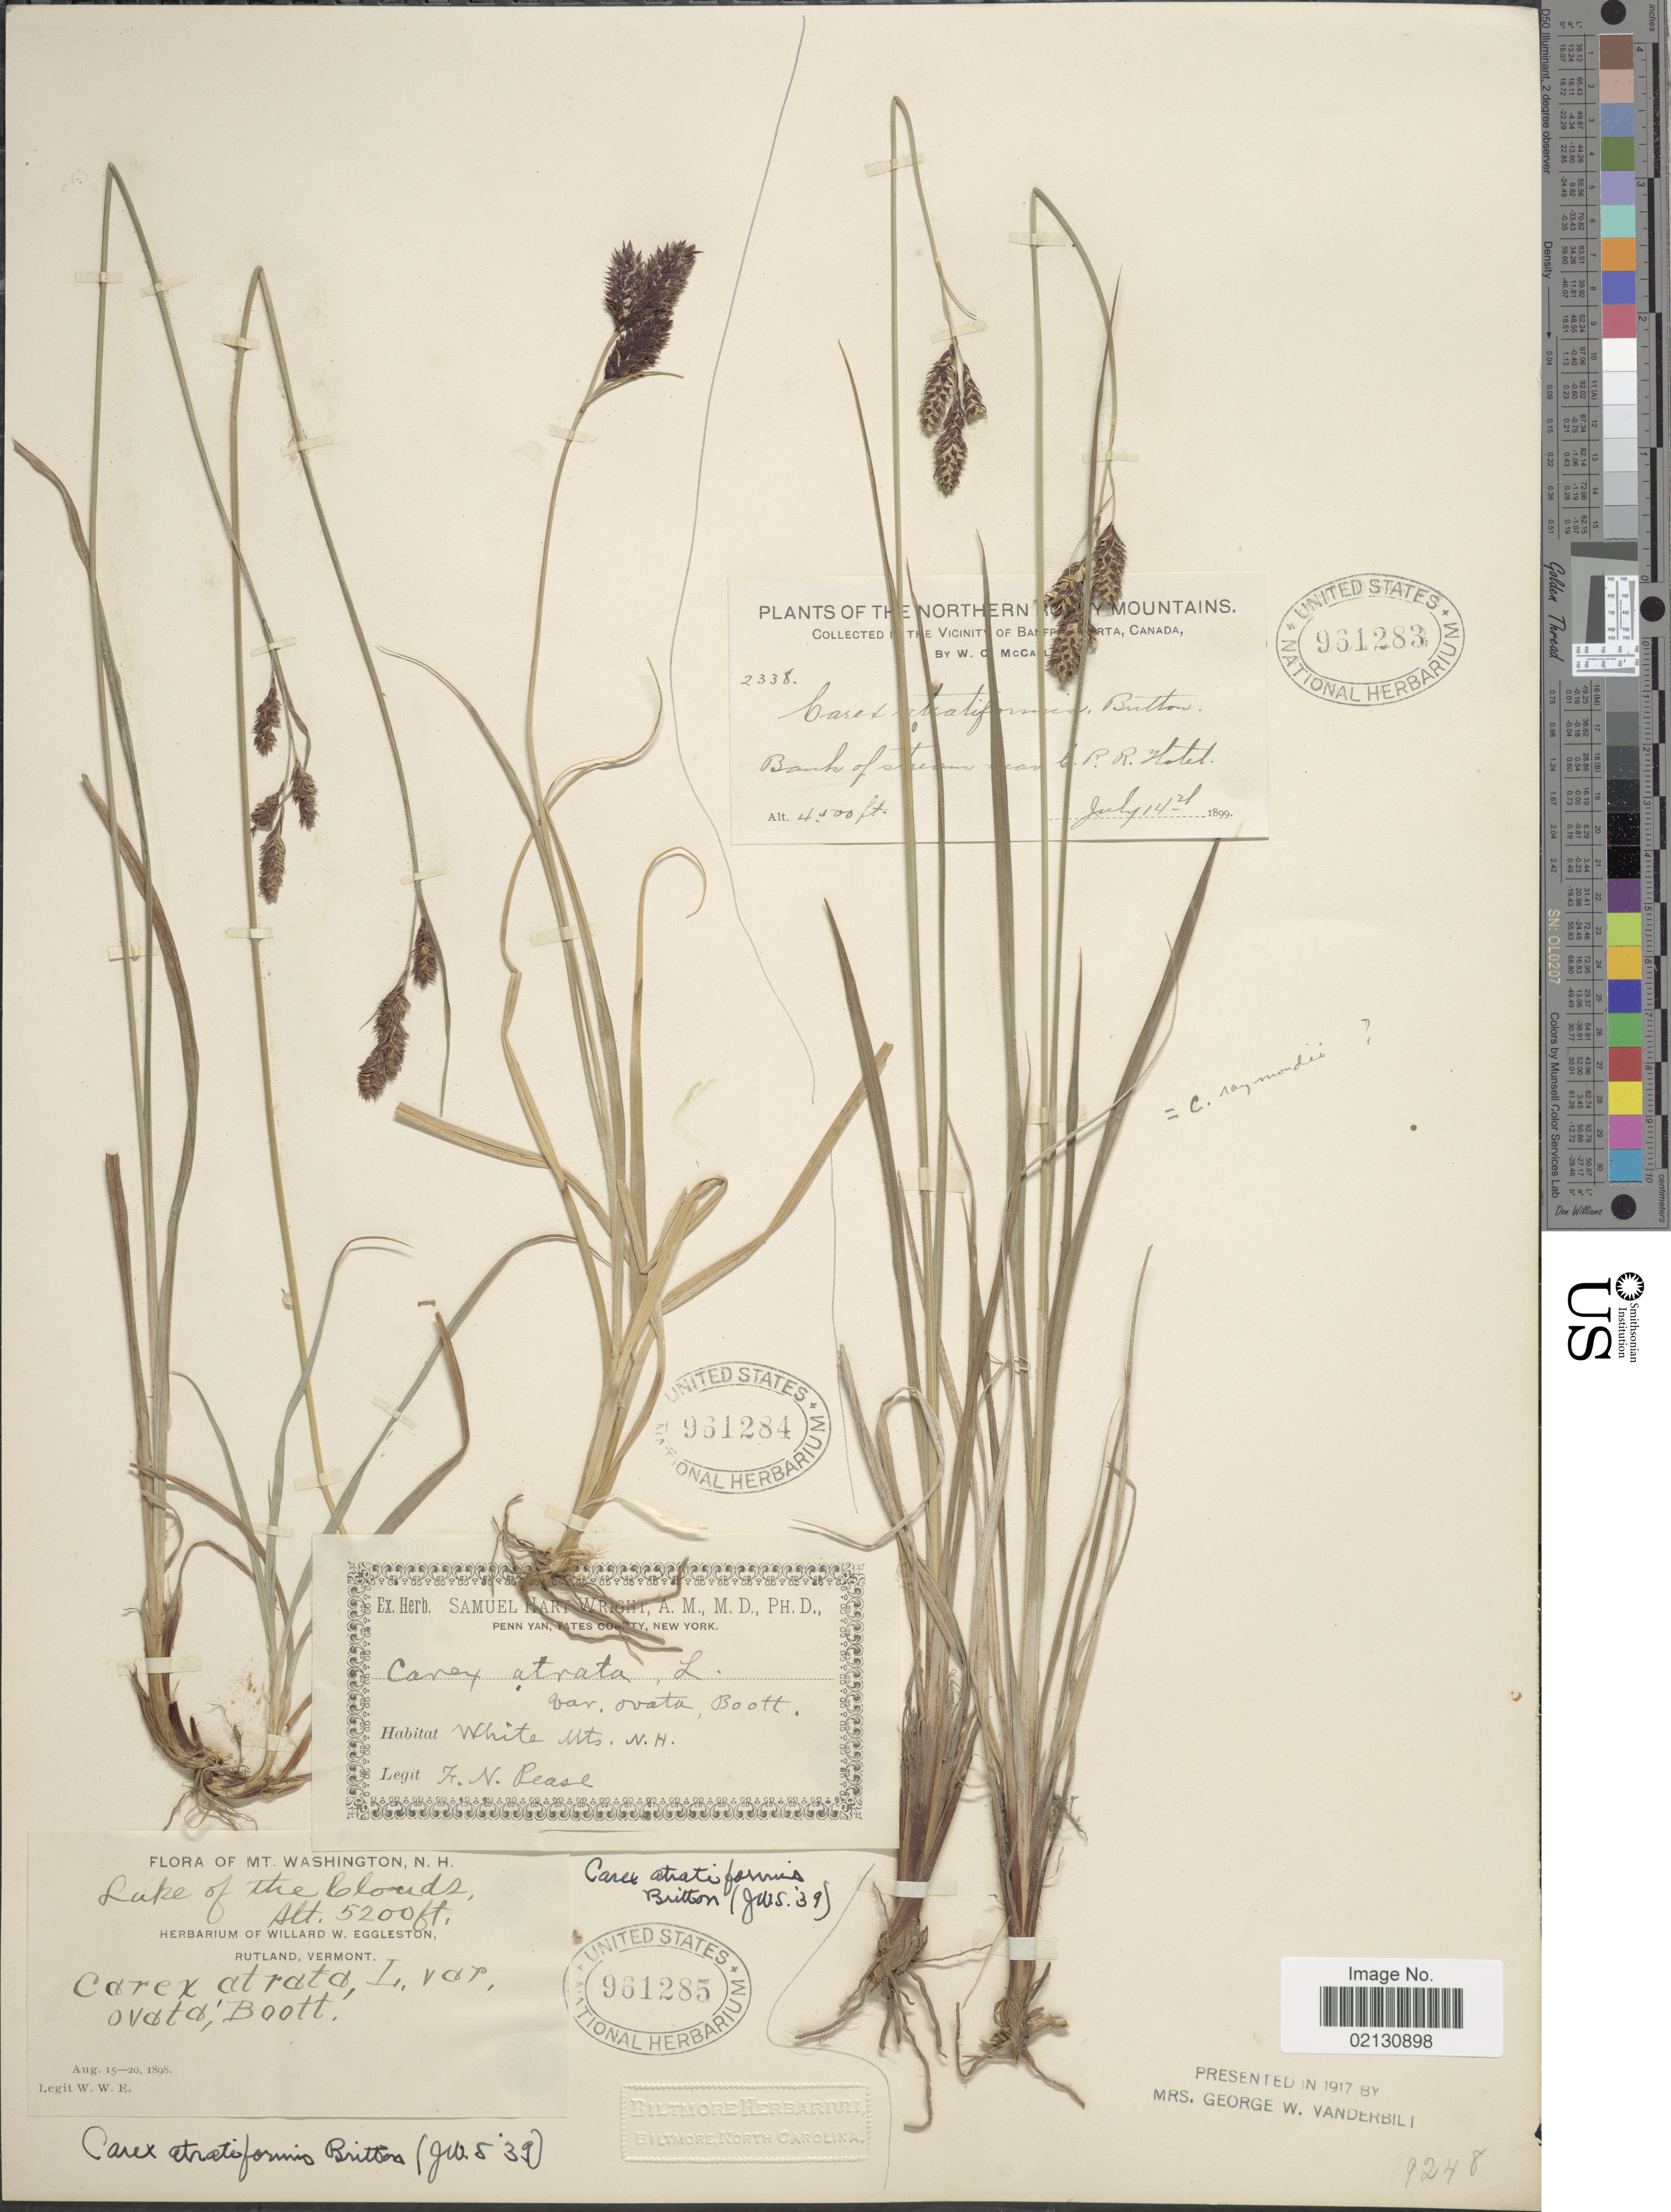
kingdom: Plantae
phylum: Tracheophyta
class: Liliopsida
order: Poales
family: Cyperaceae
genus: Carex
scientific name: Carex atratiformis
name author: Britton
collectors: W. W. Eggleston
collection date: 1898-08-15/1898-08-20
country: United States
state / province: New Hampshire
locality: Mt. Washington. Lake of the Clouds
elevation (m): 1585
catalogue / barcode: US 961285